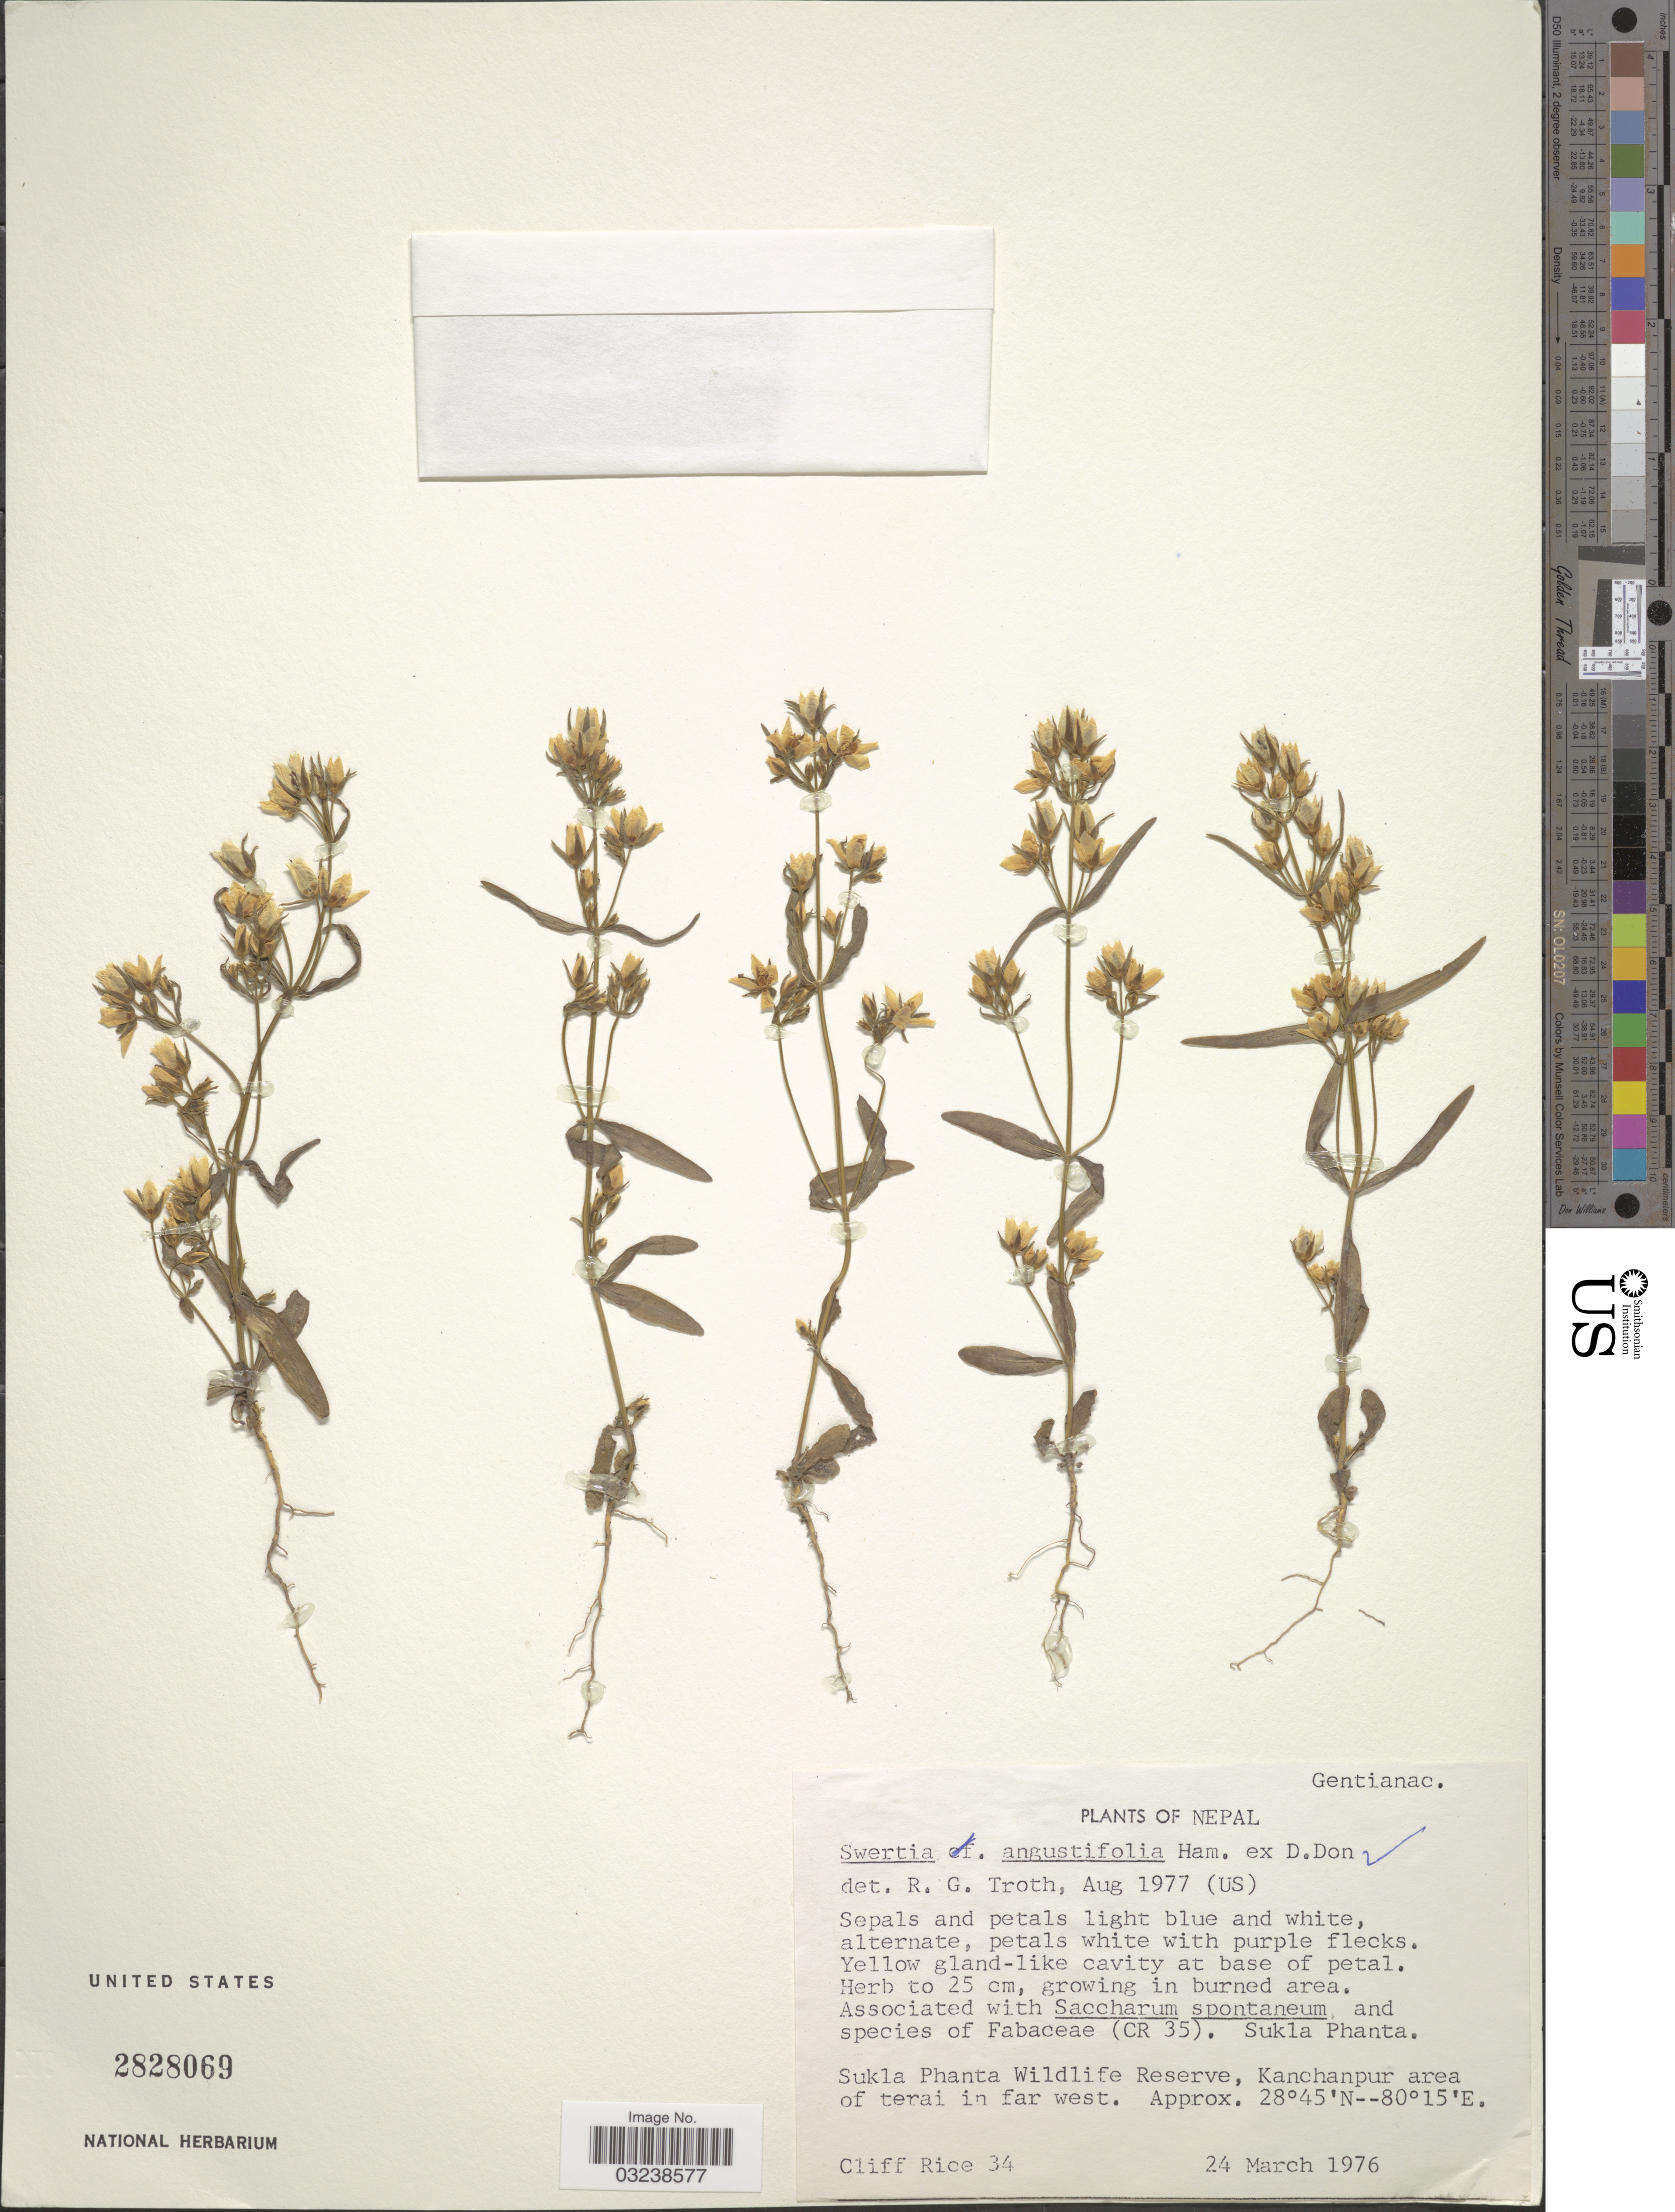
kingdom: Plantae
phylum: Tracheophyta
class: Magnoliopsida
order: Gentianales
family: Gentianaceae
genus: Swertia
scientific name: Swertia angustifolia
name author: Buch.-Ham. ex D. Don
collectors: C. Rice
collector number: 34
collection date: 1976-03-24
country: Nepal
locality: Sukla Phanta Wildlife Reserve, Kanchanpur area of terai in far west. Sukla Phanta.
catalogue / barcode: US 2828069